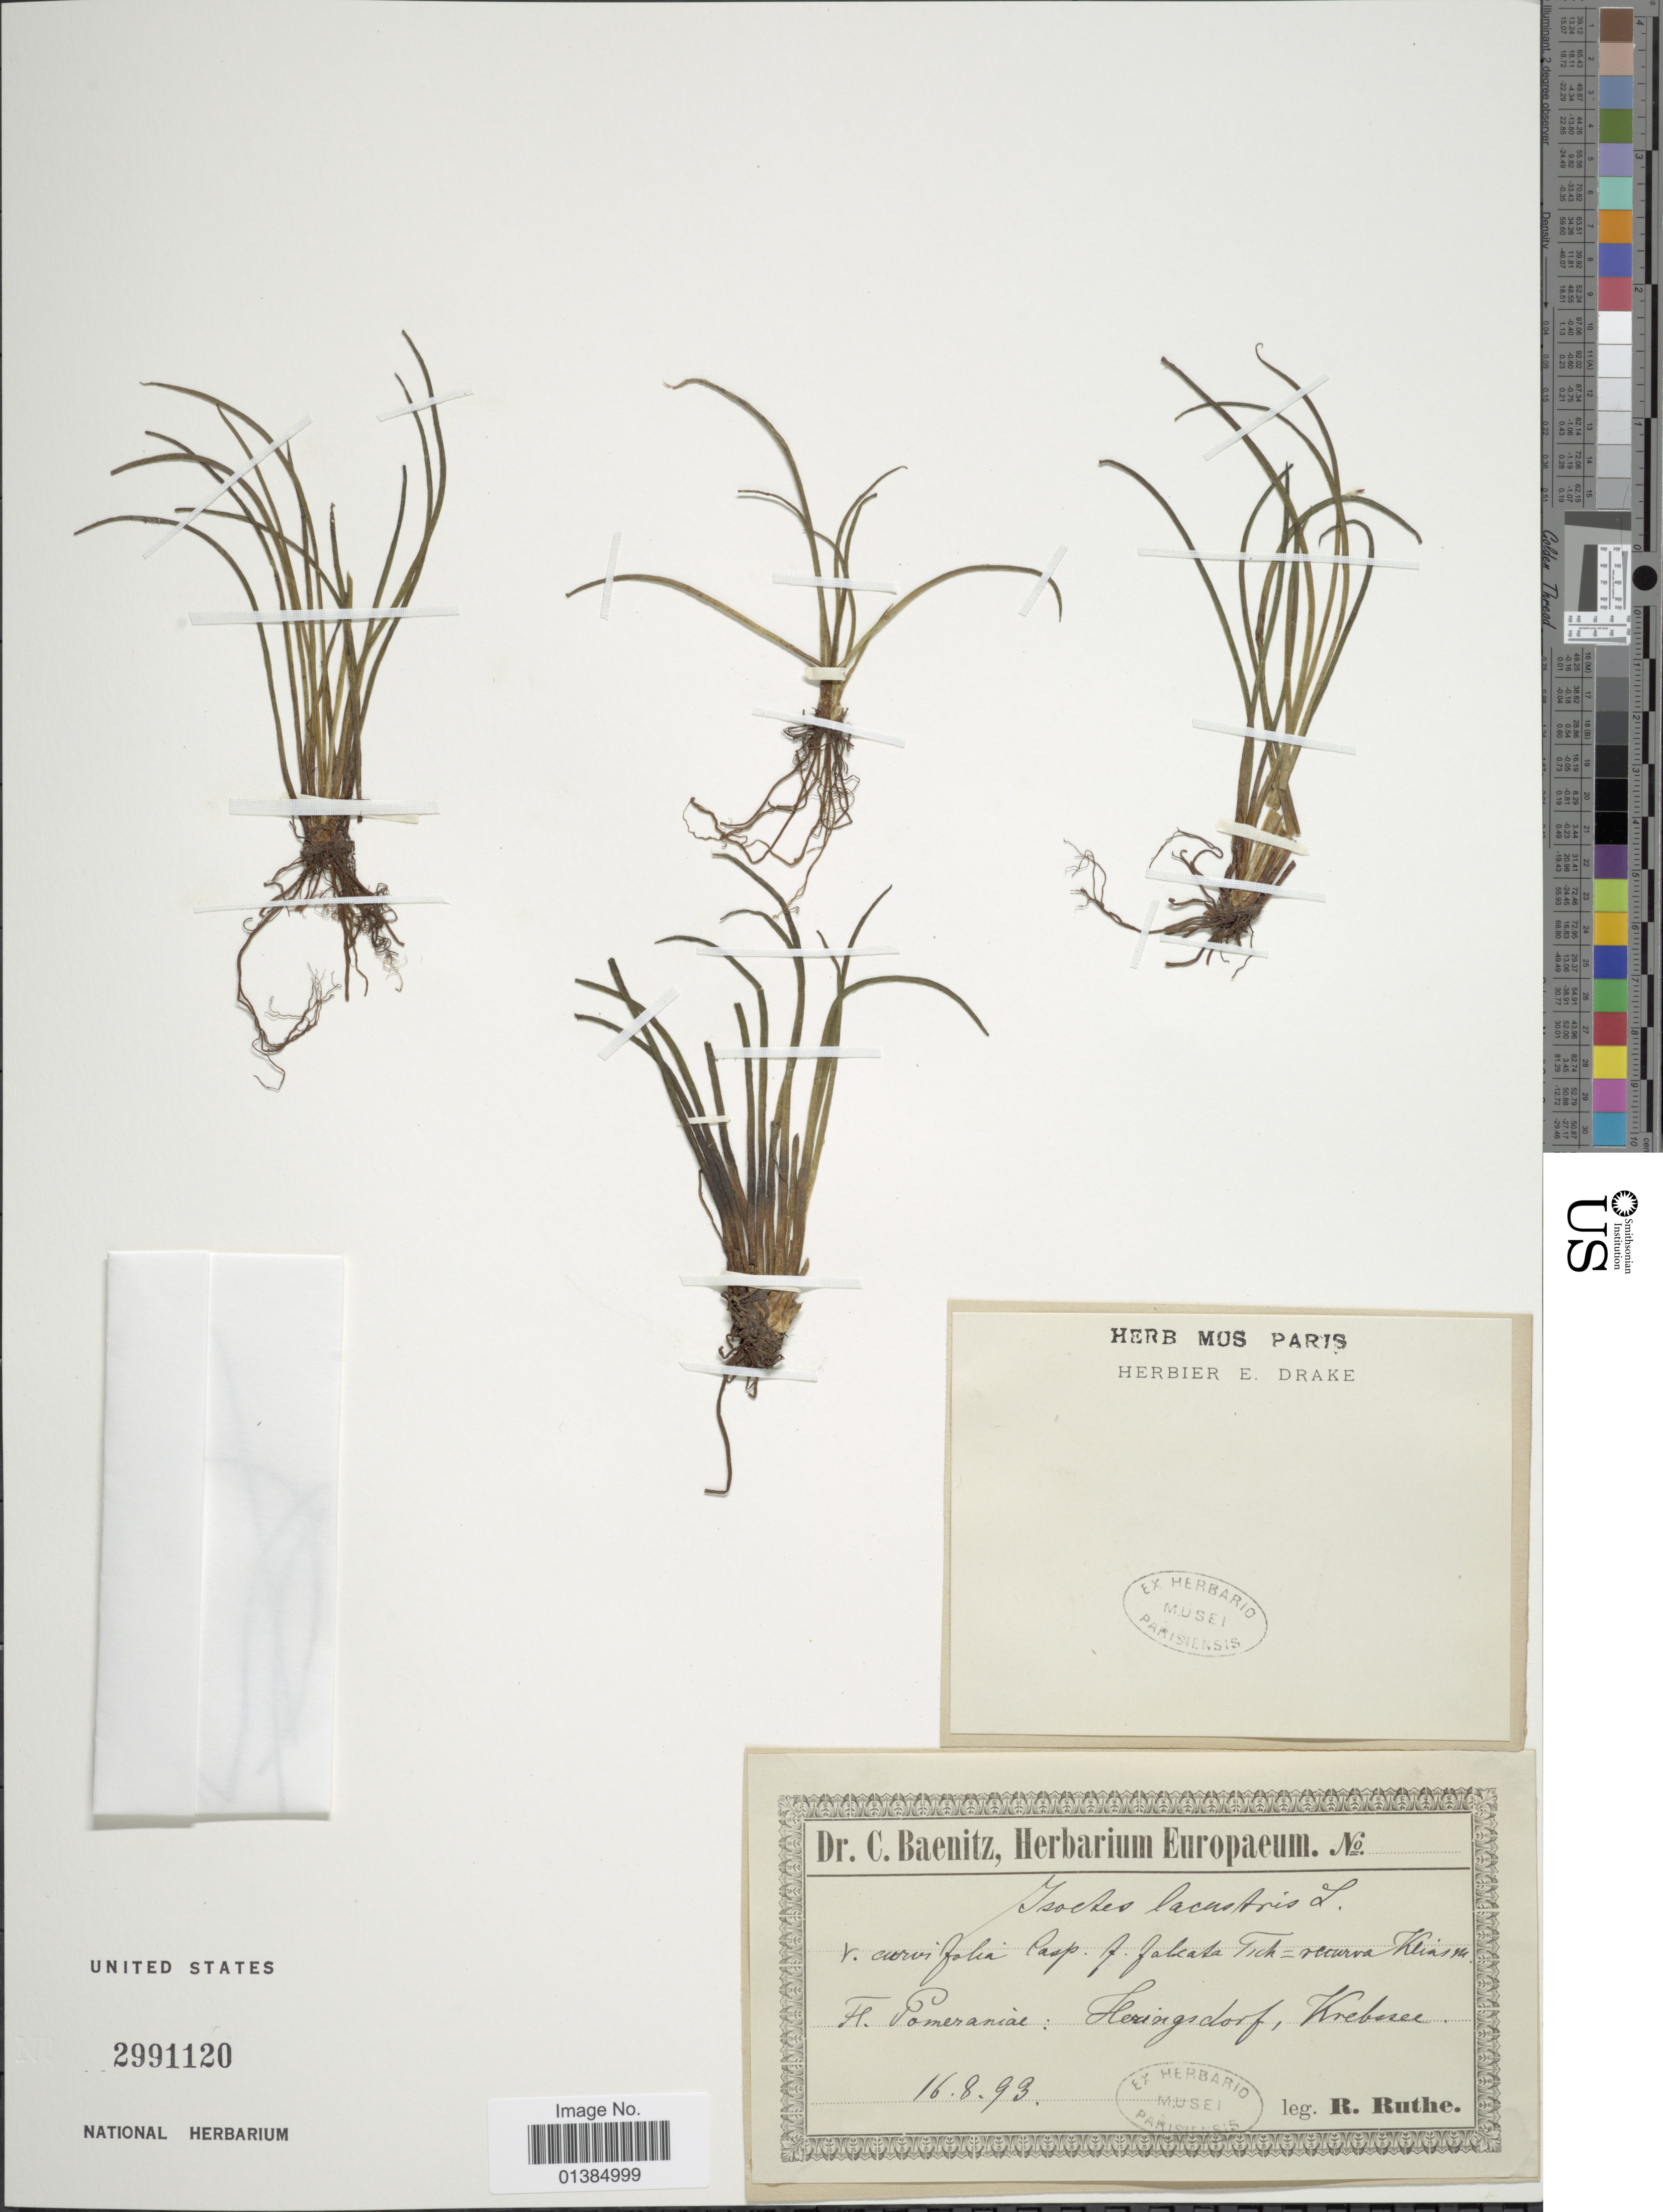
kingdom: Plantae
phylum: Tracheophyta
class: Lycopodiopsida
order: Isoetales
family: Isoetaceae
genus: Isoetes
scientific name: Isoetes lacustris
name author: L.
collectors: R. Ruthe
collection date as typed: Transcribed d/m/y: 16/8/93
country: Germany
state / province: Mecklenburg-Vorpommern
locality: Fl. Pomeraniae: Heringsdorf, Krebssee.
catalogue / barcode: US 2991120